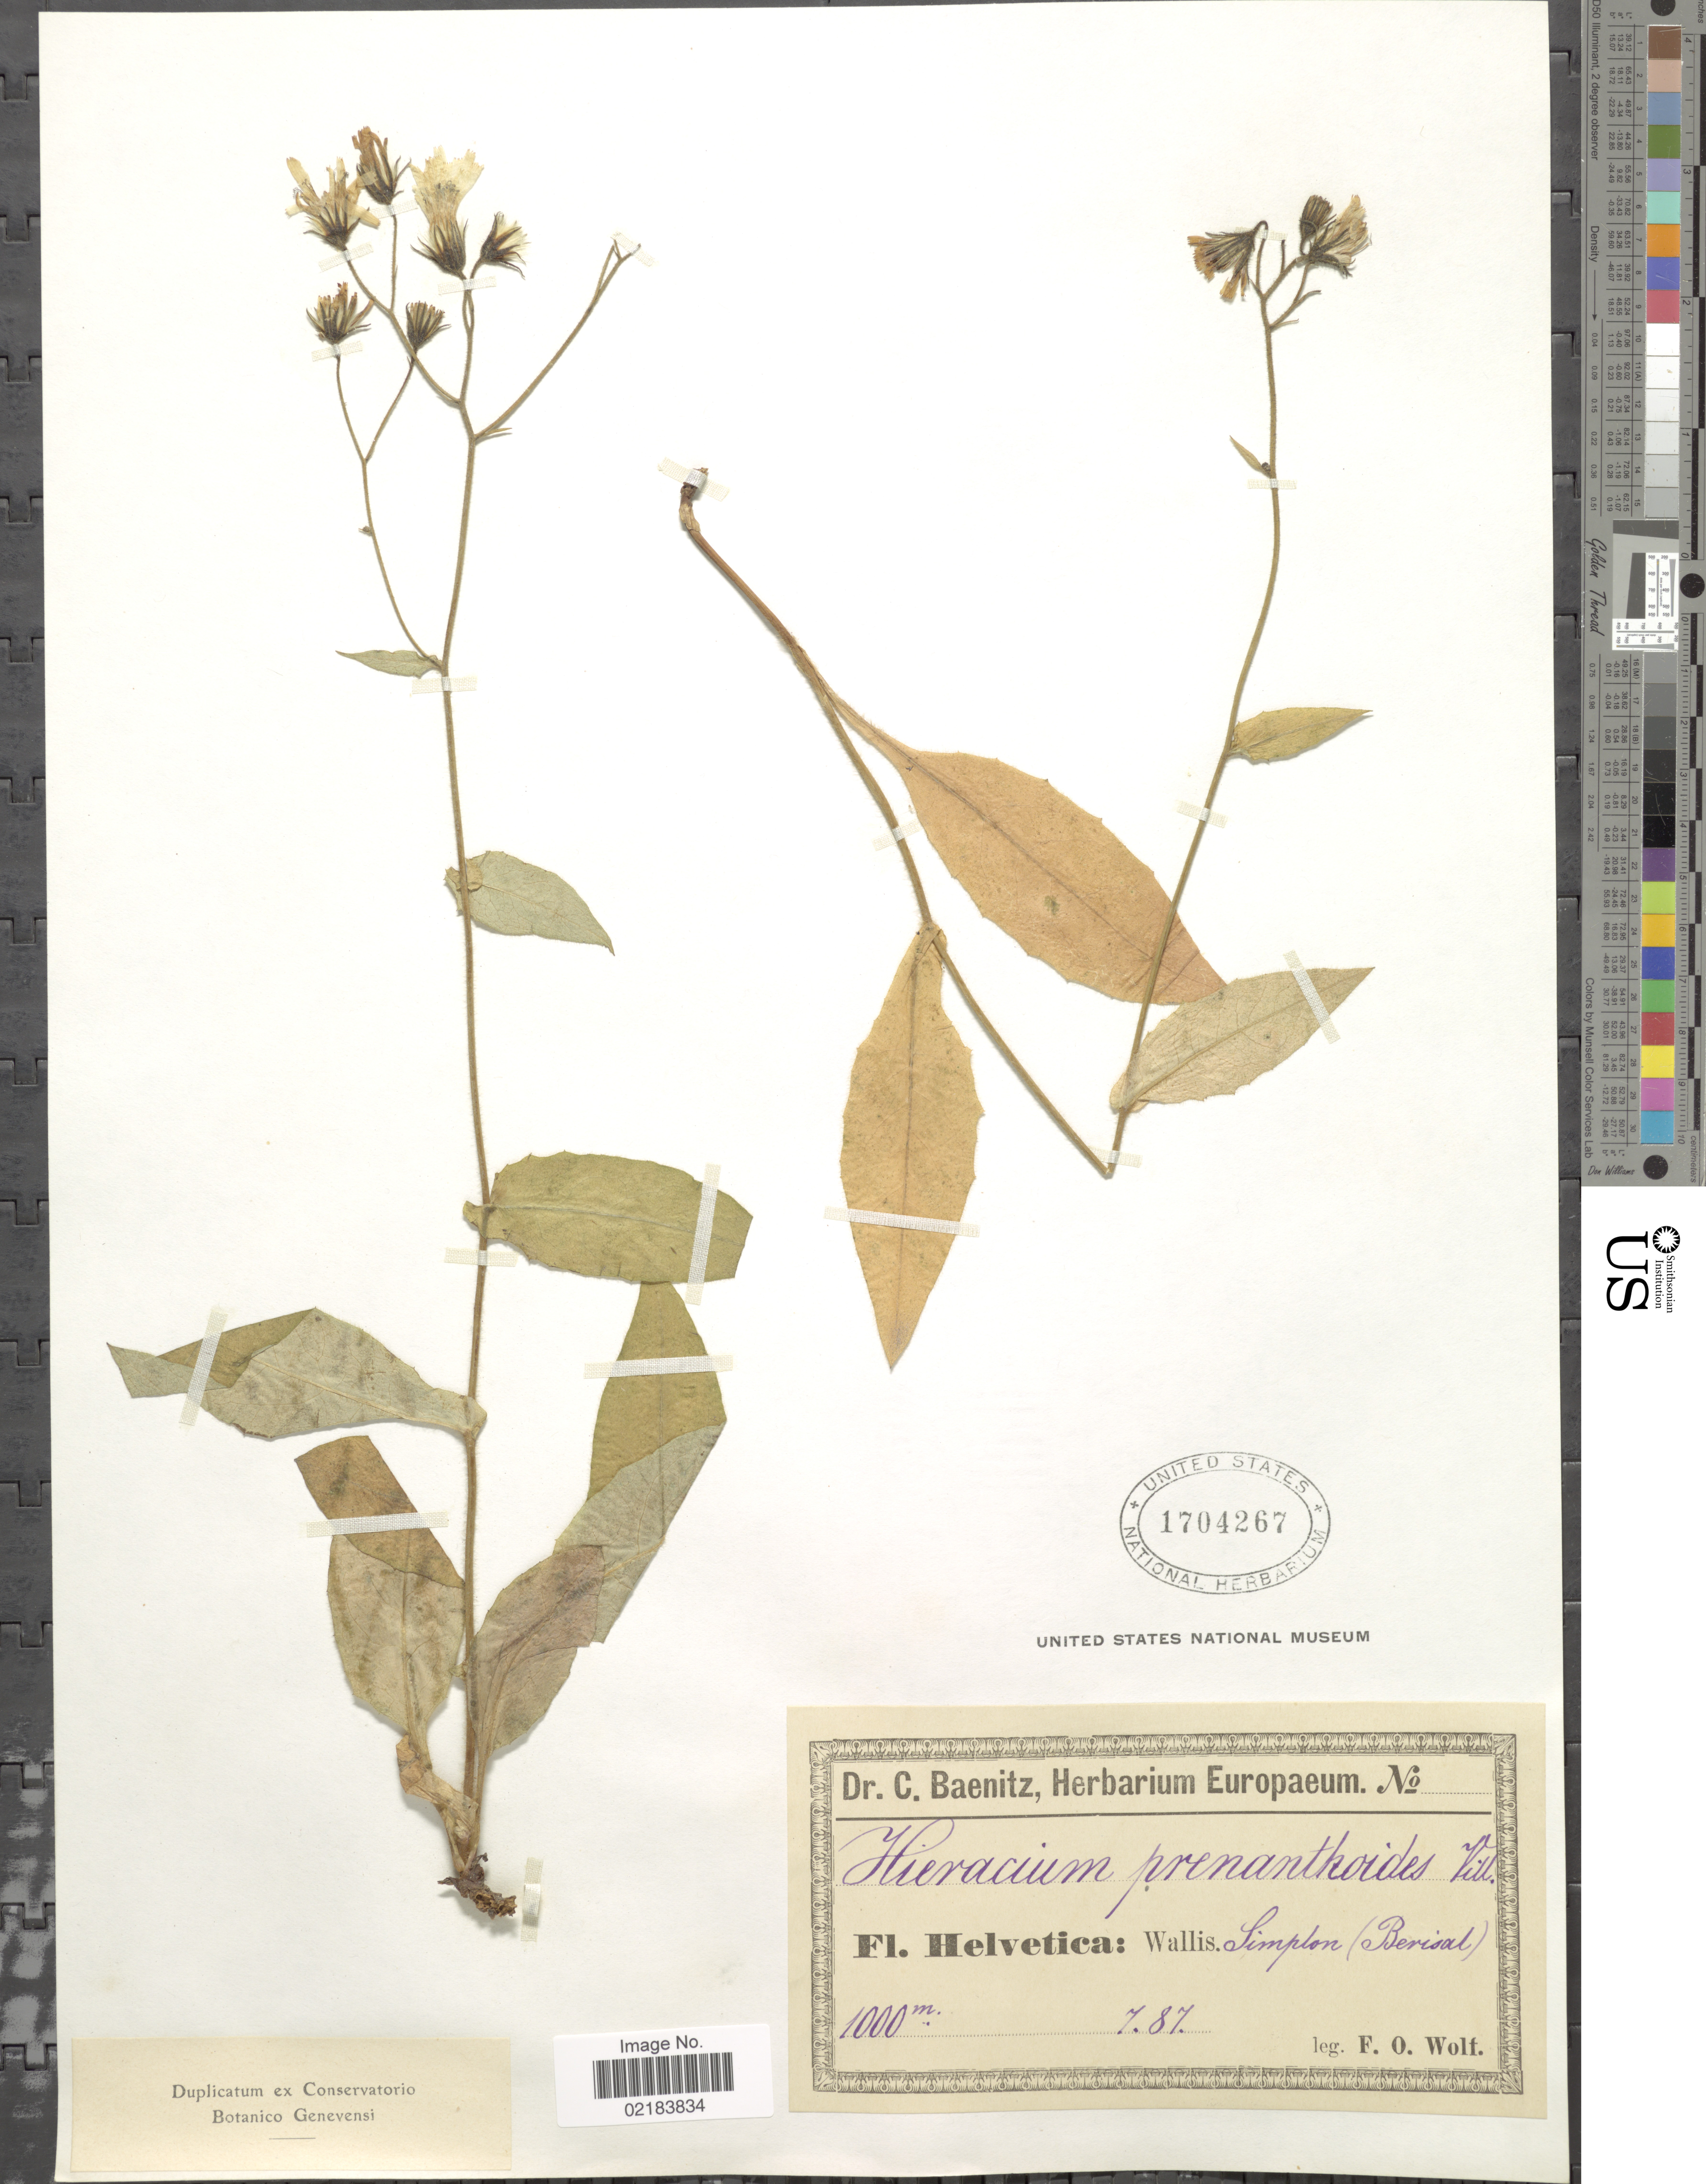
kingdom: Plantae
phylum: Tracheophyta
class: Magnoliopsida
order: Asterales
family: Asteraceae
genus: Hieracium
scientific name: Hieracium prenanthoides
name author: Vill.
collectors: F. Wolf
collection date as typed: Transcribed d/m/y: /7/87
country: Switzerland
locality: Helvetica: wallis Simpton (Berisal)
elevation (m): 1000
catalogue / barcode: US 1704267